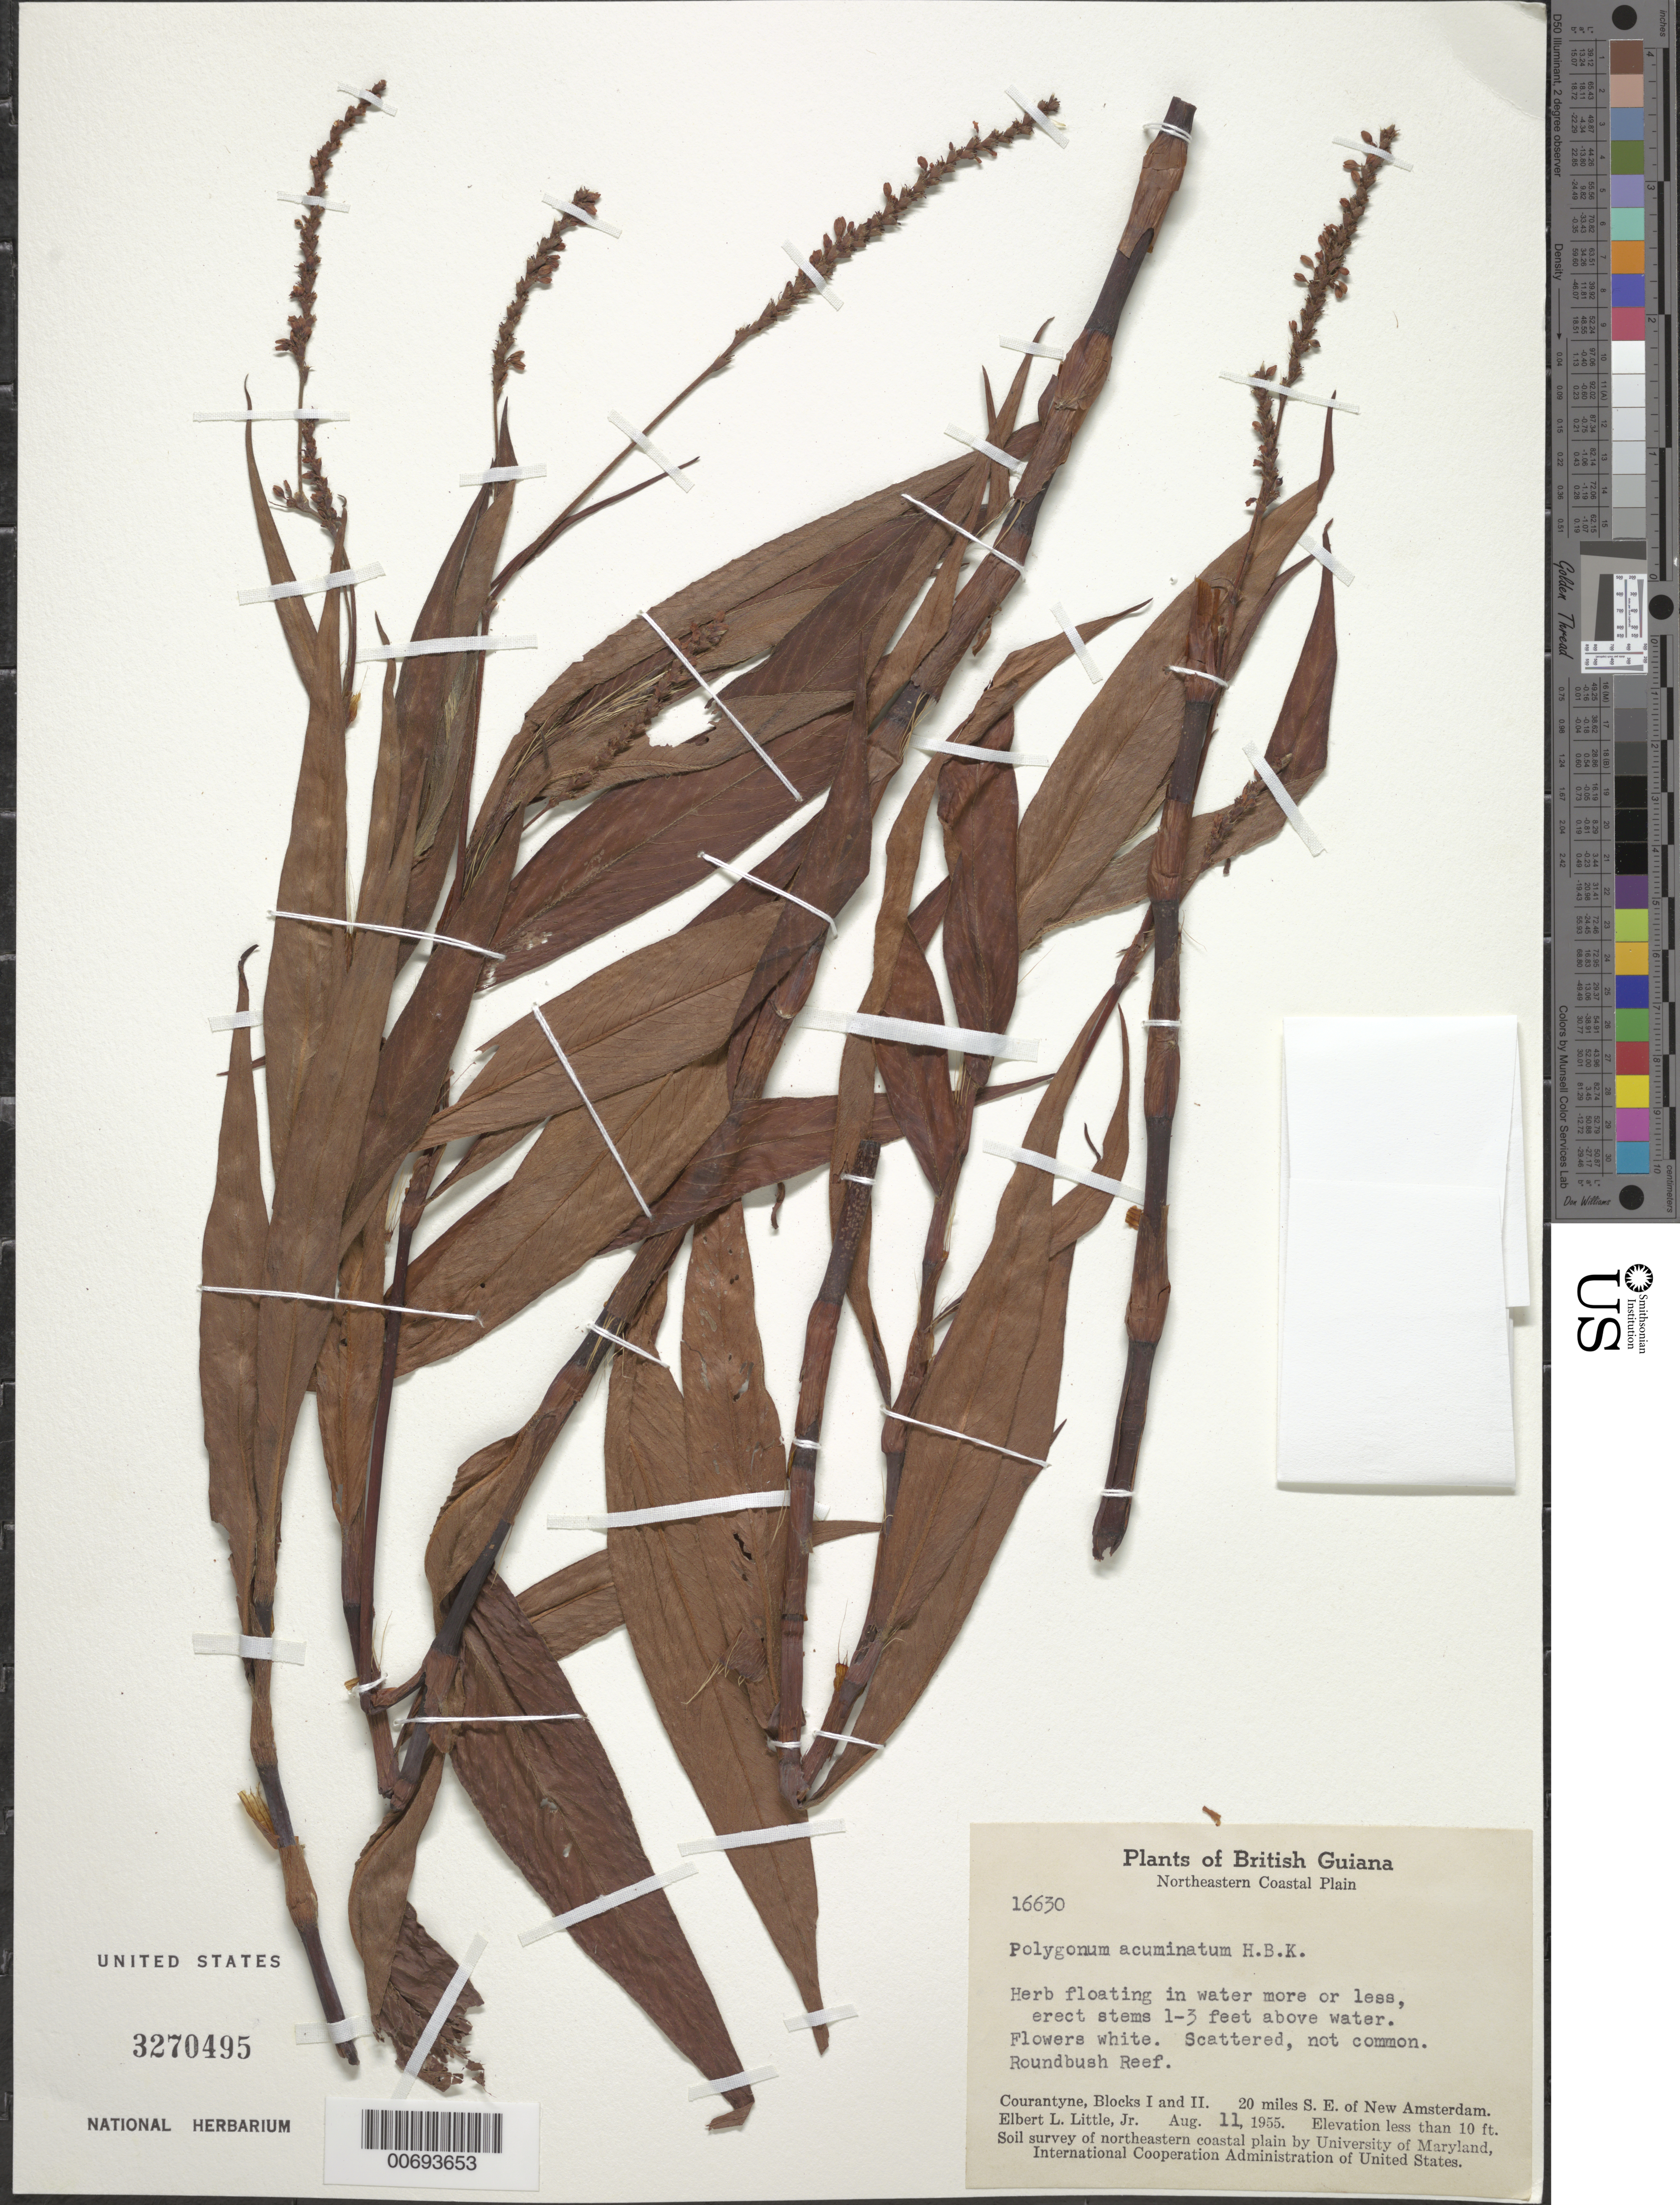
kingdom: Plantae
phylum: Tracheophyta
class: Magnoliopsida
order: Caryophyllales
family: Polygonaceae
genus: Polygonum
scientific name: Polygonum acuminatum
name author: Kunth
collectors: E. L. Little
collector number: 16630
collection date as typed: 11-Aug-55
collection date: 1955-08-11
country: Guyana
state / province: E. Berbice-Corentyne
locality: Courantyne, Blocks I & II. 20 mi. SE of New Amsterdam, Roundbush Reef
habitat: Floating in water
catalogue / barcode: US 3270495